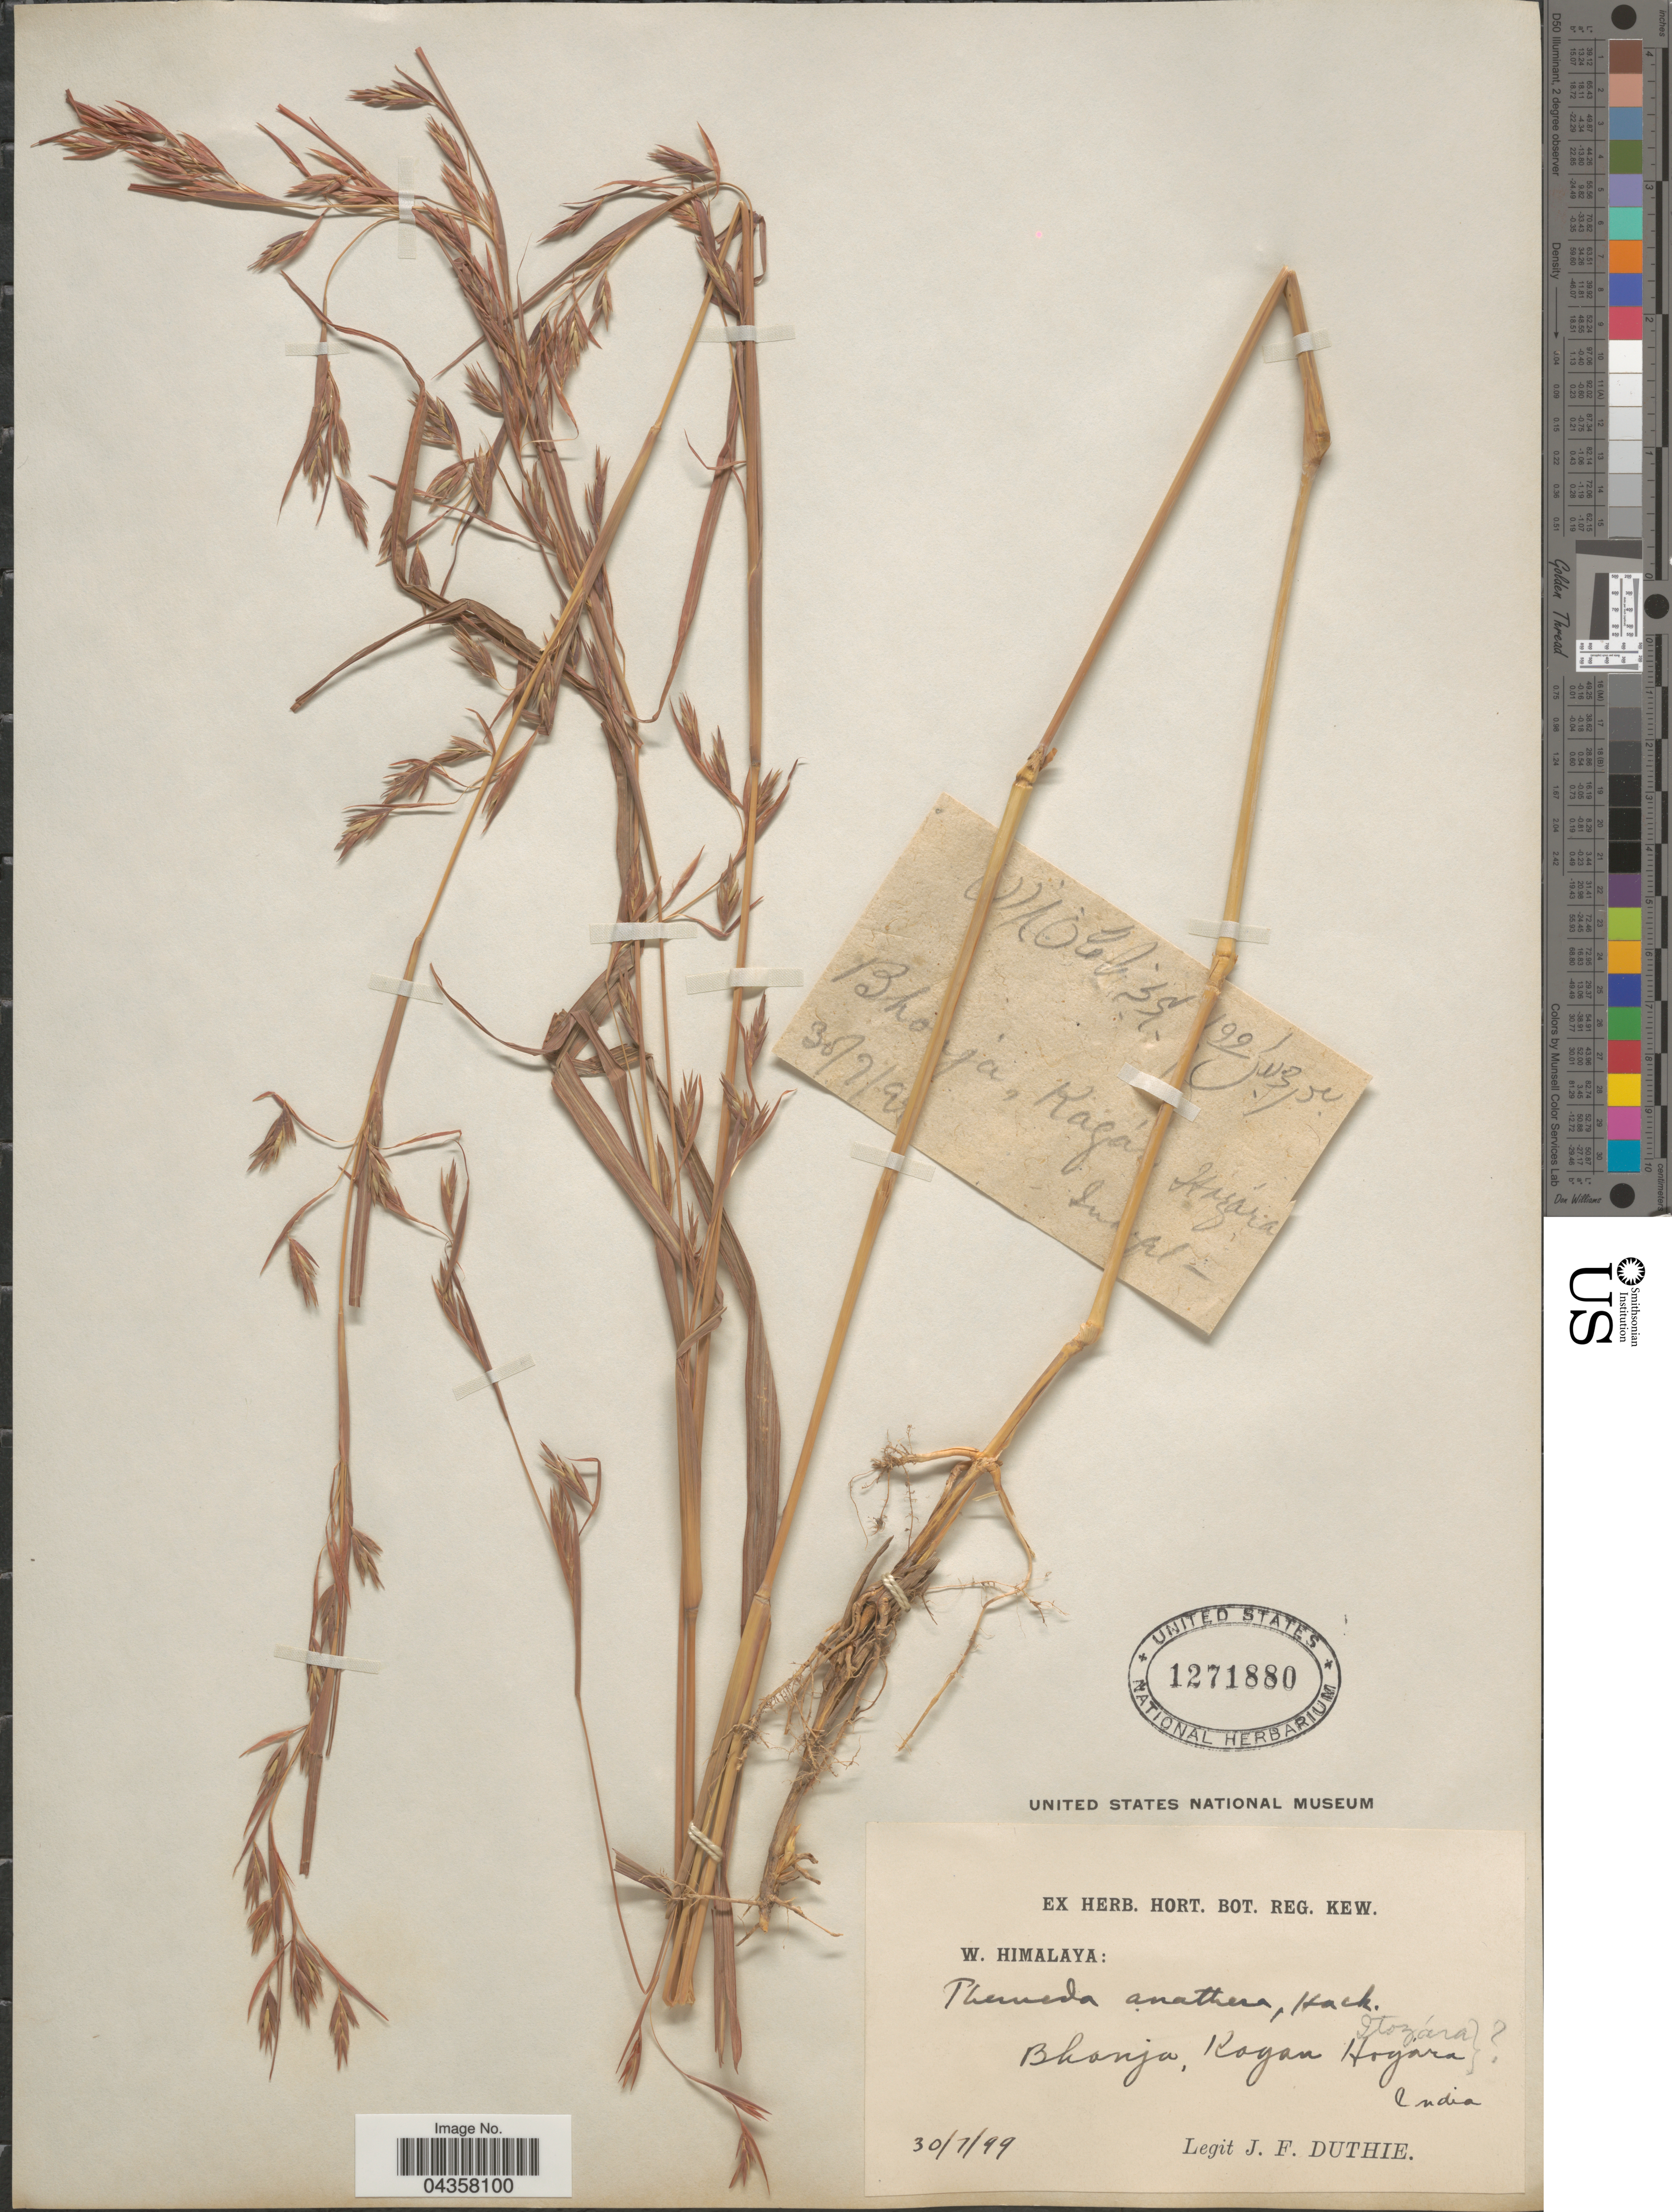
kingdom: Plantae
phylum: Tracheophyta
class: Liliopsida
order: Poales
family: Poaceae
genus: Themeda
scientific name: Themeda anathera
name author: (Nees) Hack.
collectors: J. F. Duthie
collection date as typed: Transcribed d/m/y: 30/7/99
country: Pakistan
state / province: Khyber Pakhtunkhwa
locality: W. Himalaya. Bhonja, Kagan Hazára.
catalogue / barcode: US 1271880